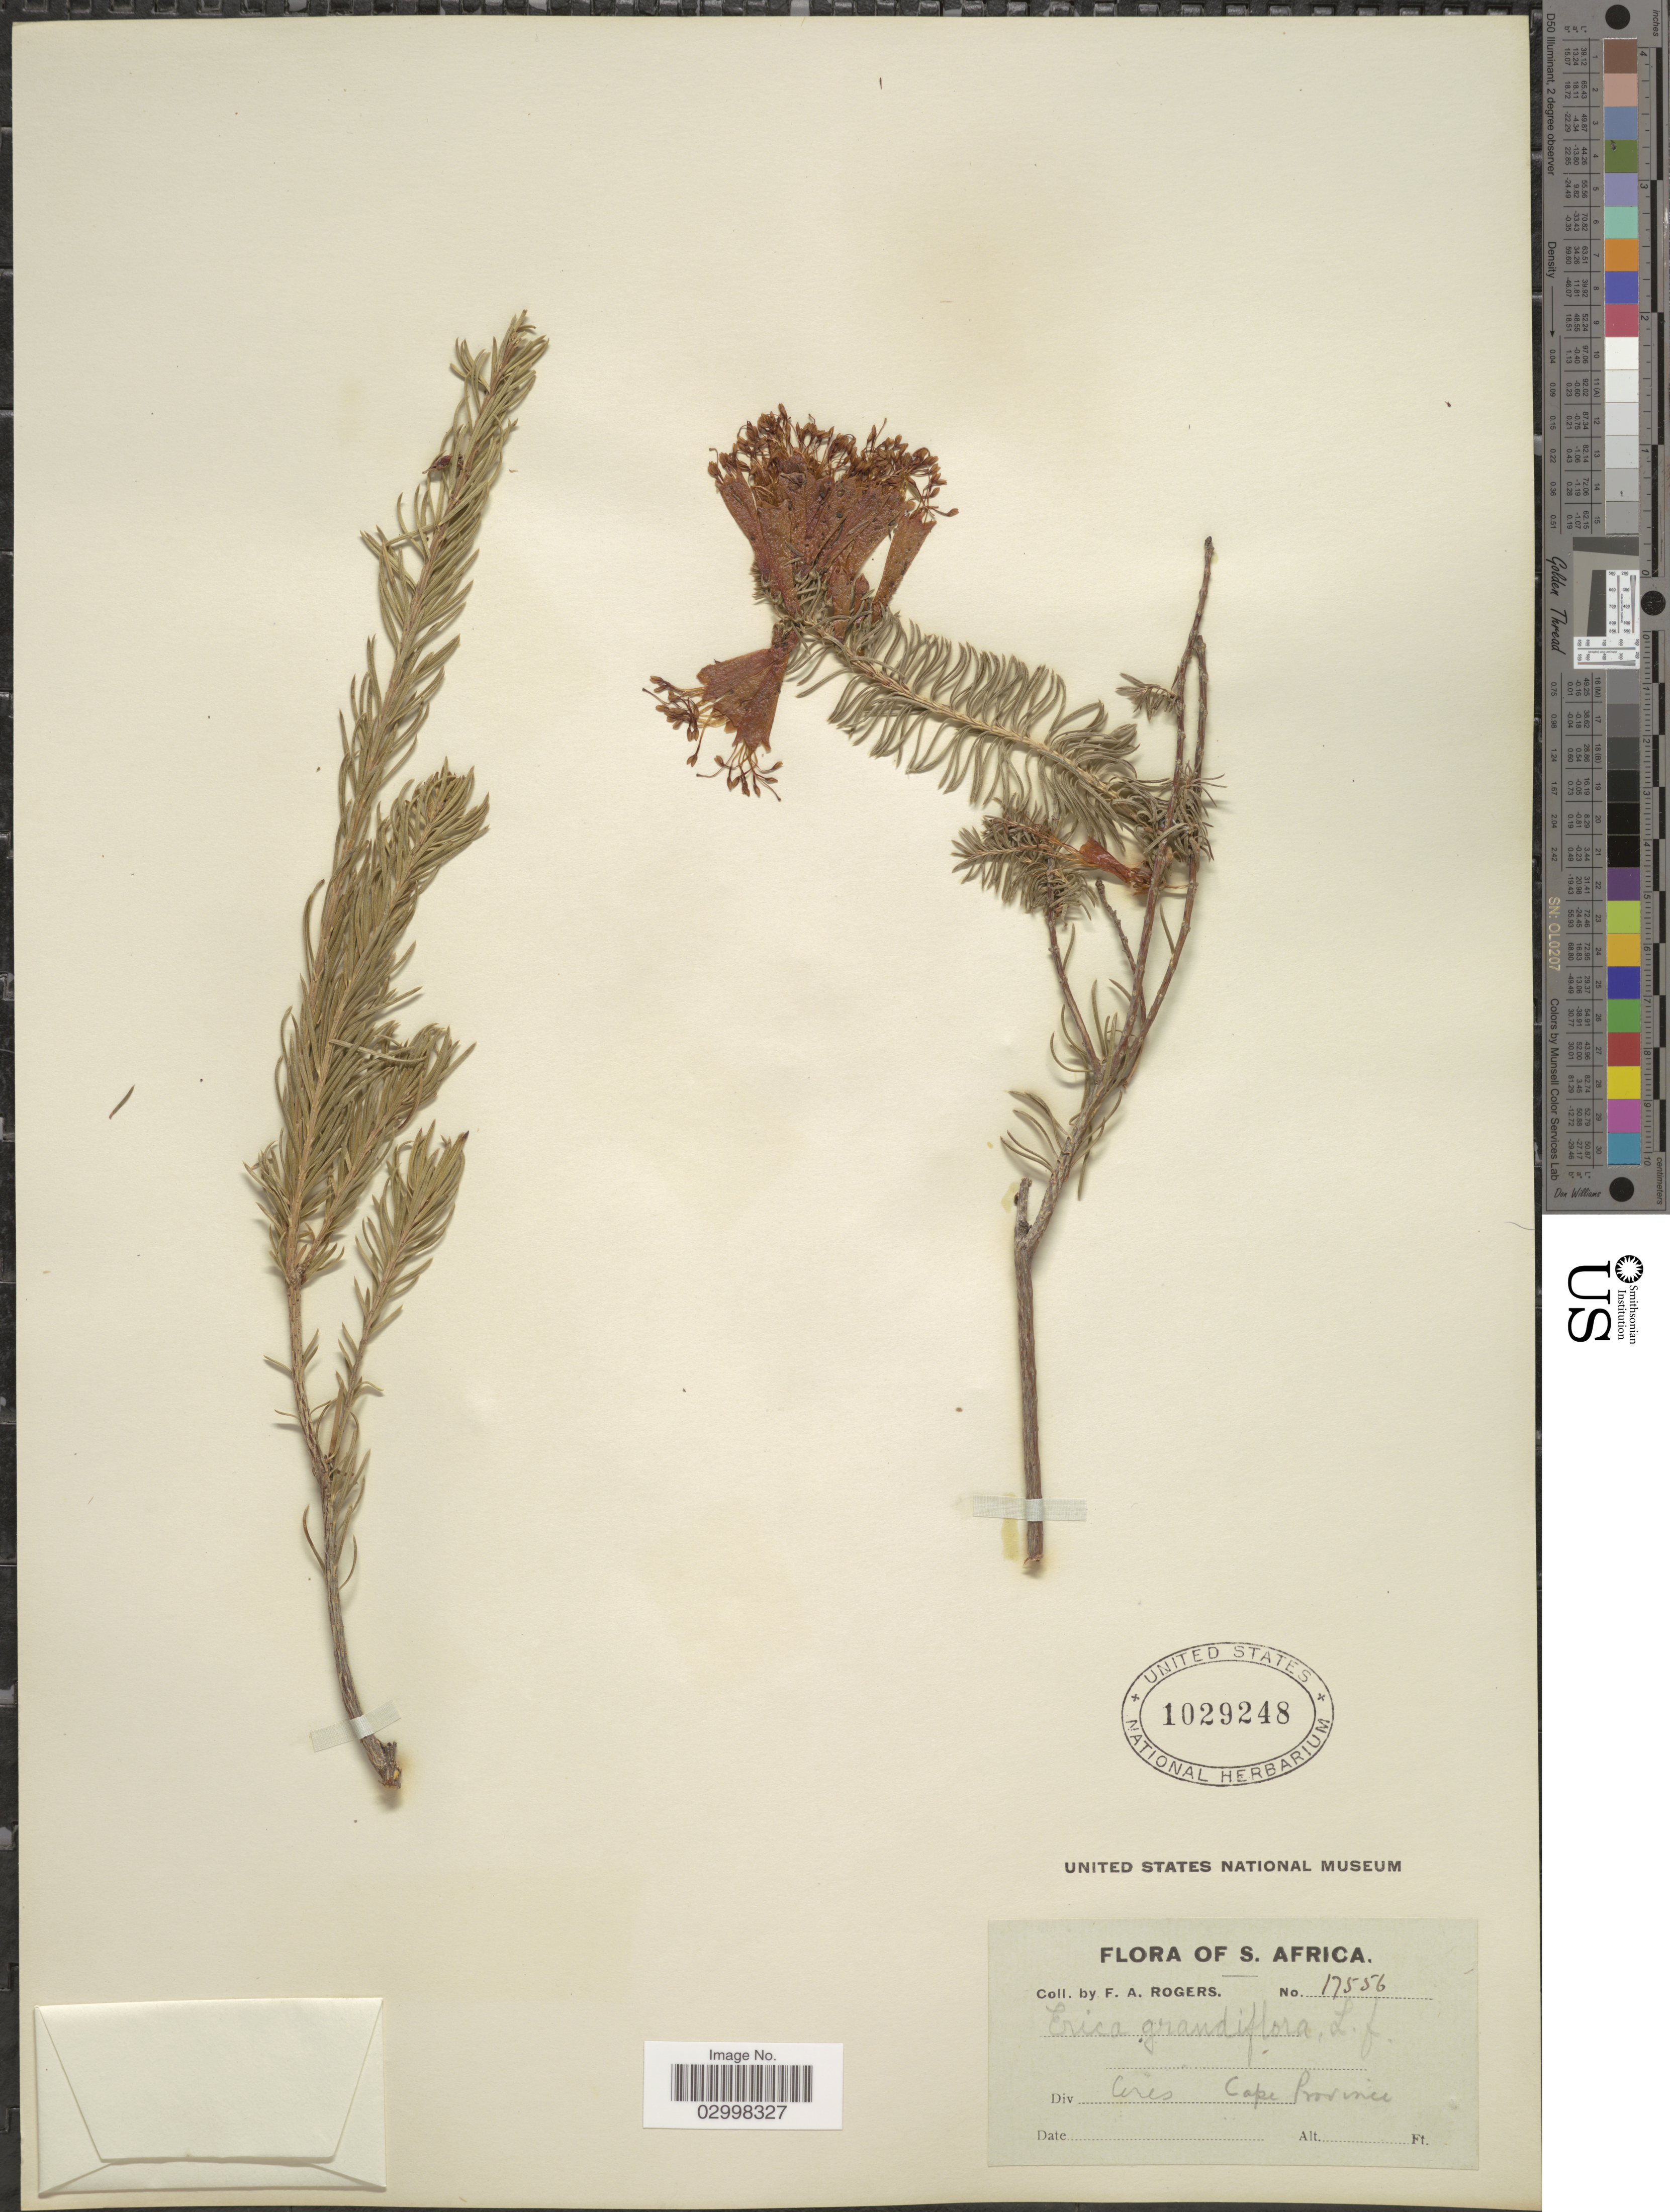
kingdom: Plantae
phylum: Tracheophyta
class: Magnoliopsida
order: Ericales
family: Ericaceae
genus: Erica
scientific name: Erica grandiflora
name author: L. f.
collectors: F. A. Rogers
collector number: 17556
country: South Africa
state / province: Western Cape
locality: Div. Ceres.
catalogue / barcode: US 1029248